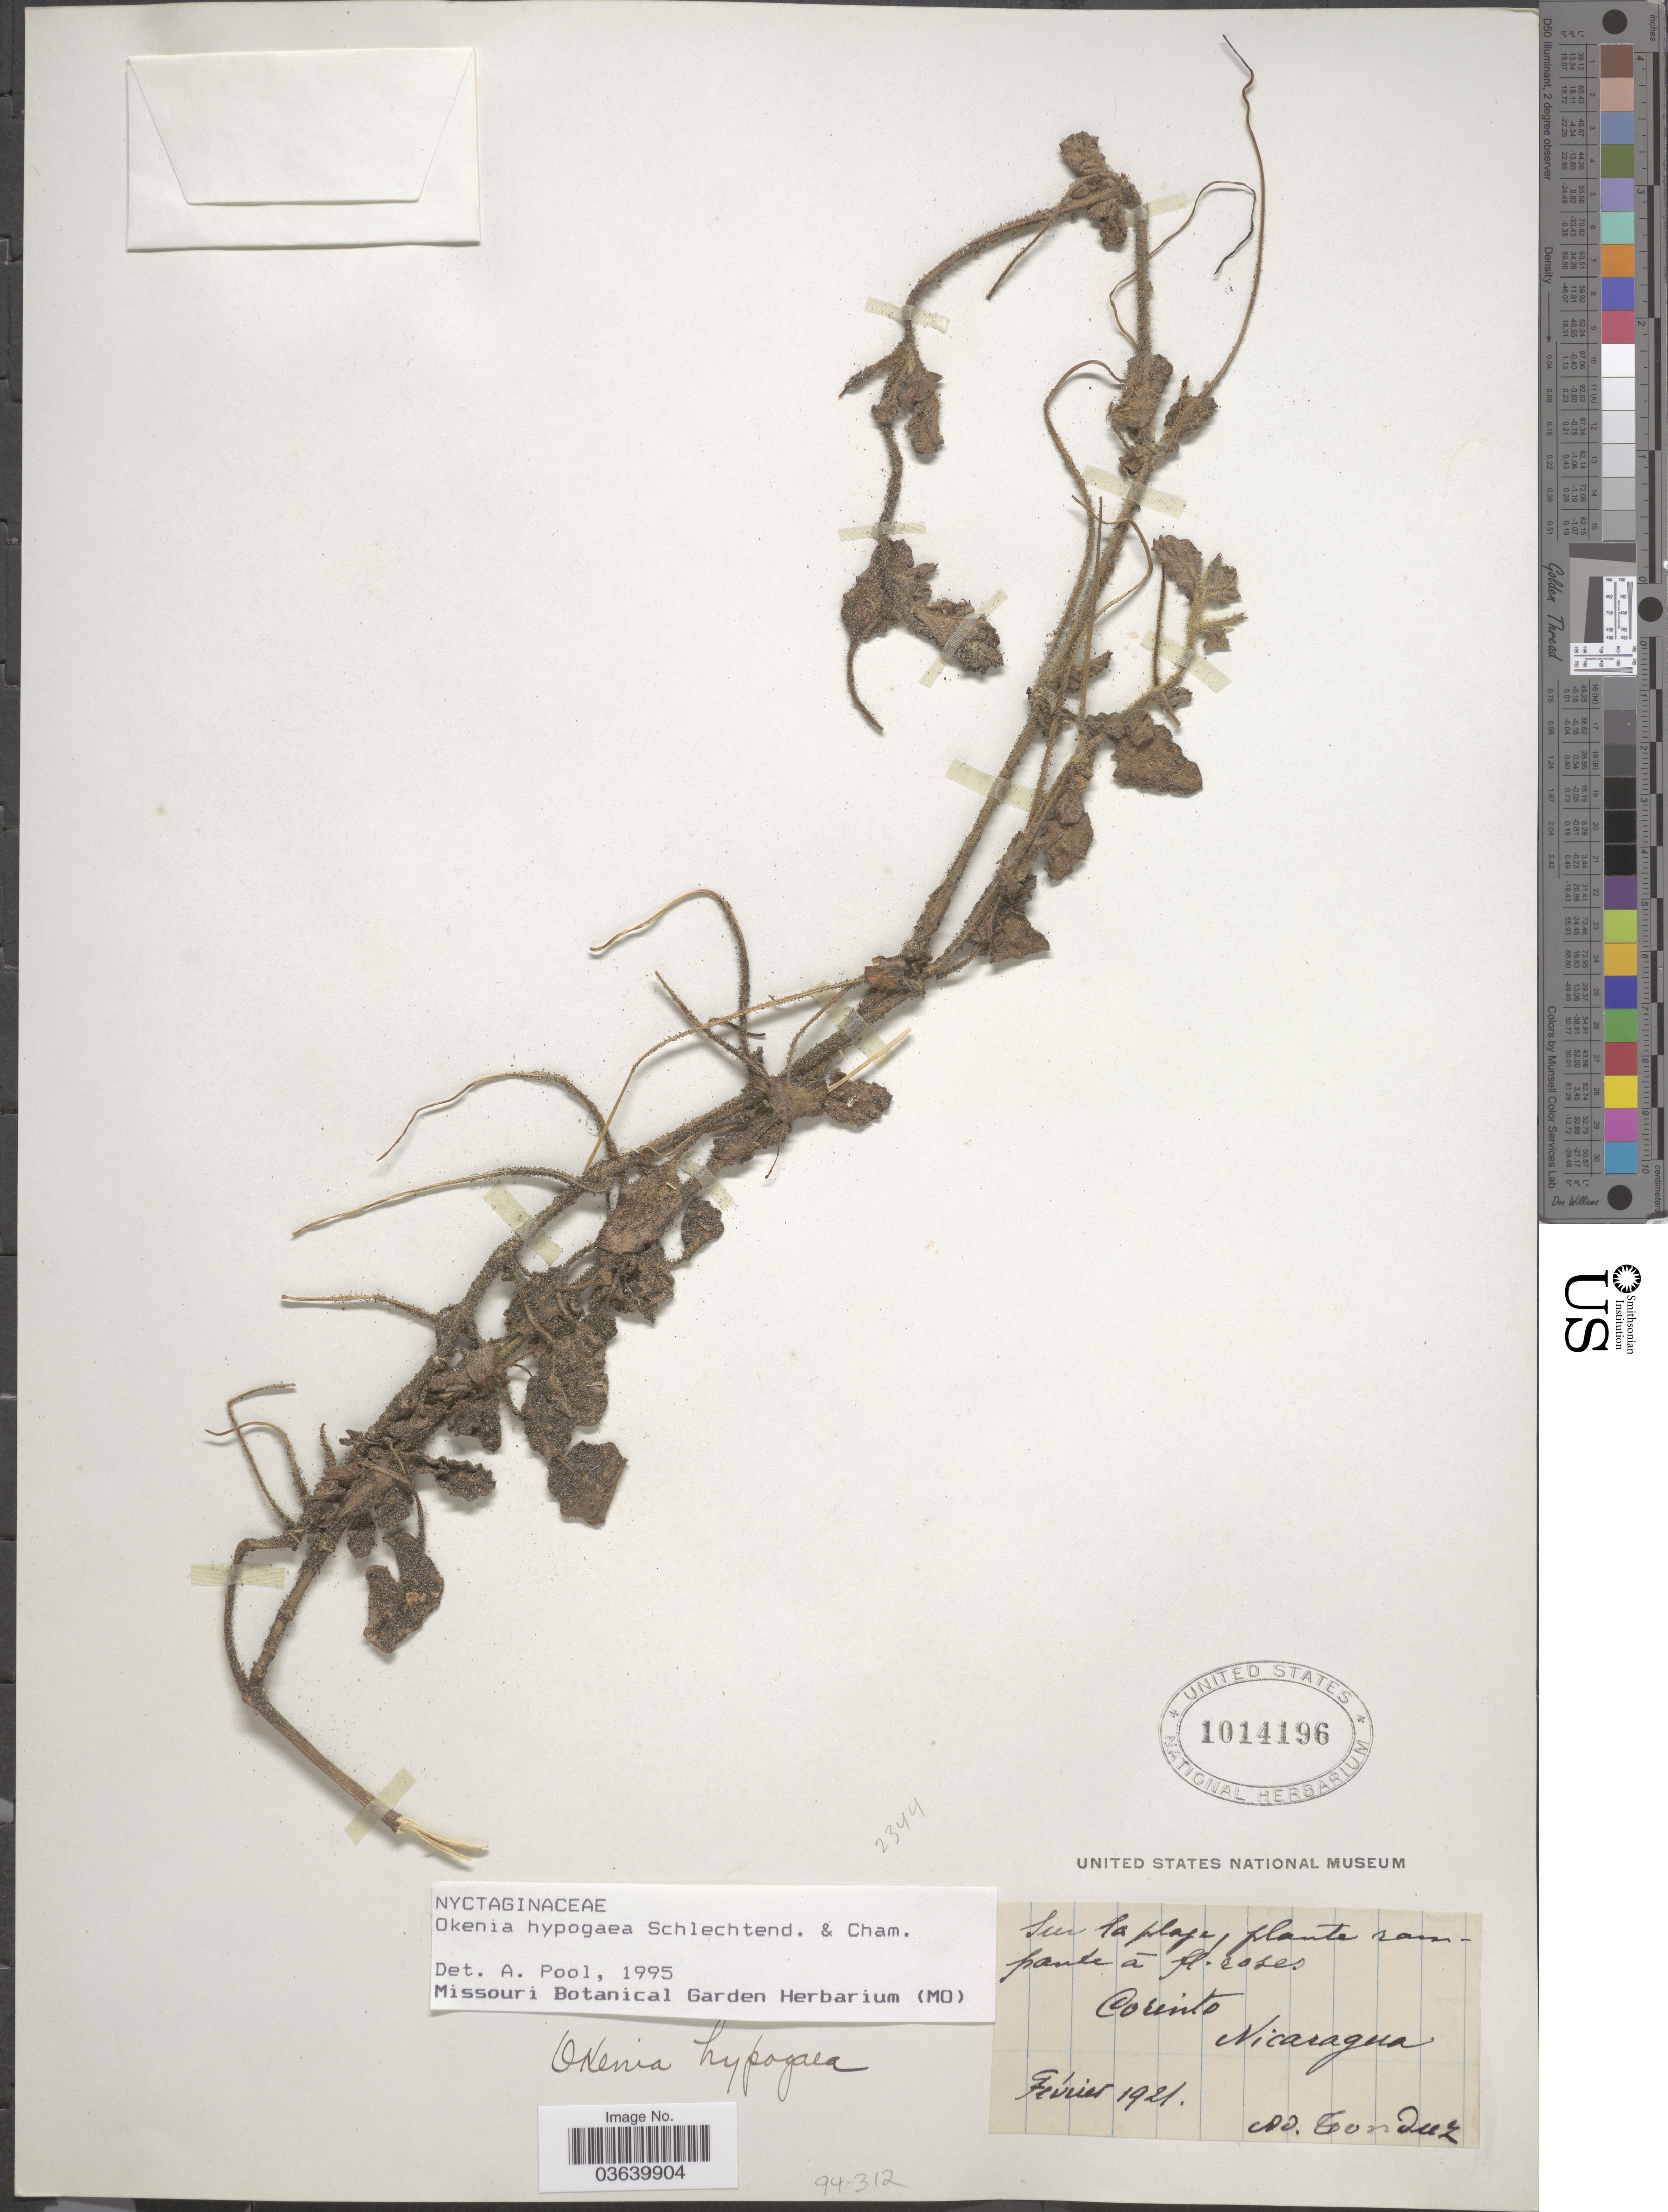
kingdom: Plantae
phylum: Tracheophyta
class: Magnoliopsida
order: Caryophyllales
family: Nyctaginaceae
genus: Okenia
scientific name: Okenia hypogaea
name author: Schltdl. & Cham.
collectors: Tonduz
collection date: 1921-02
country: Nicaragua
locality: Corinto.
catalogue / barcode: US 1014196